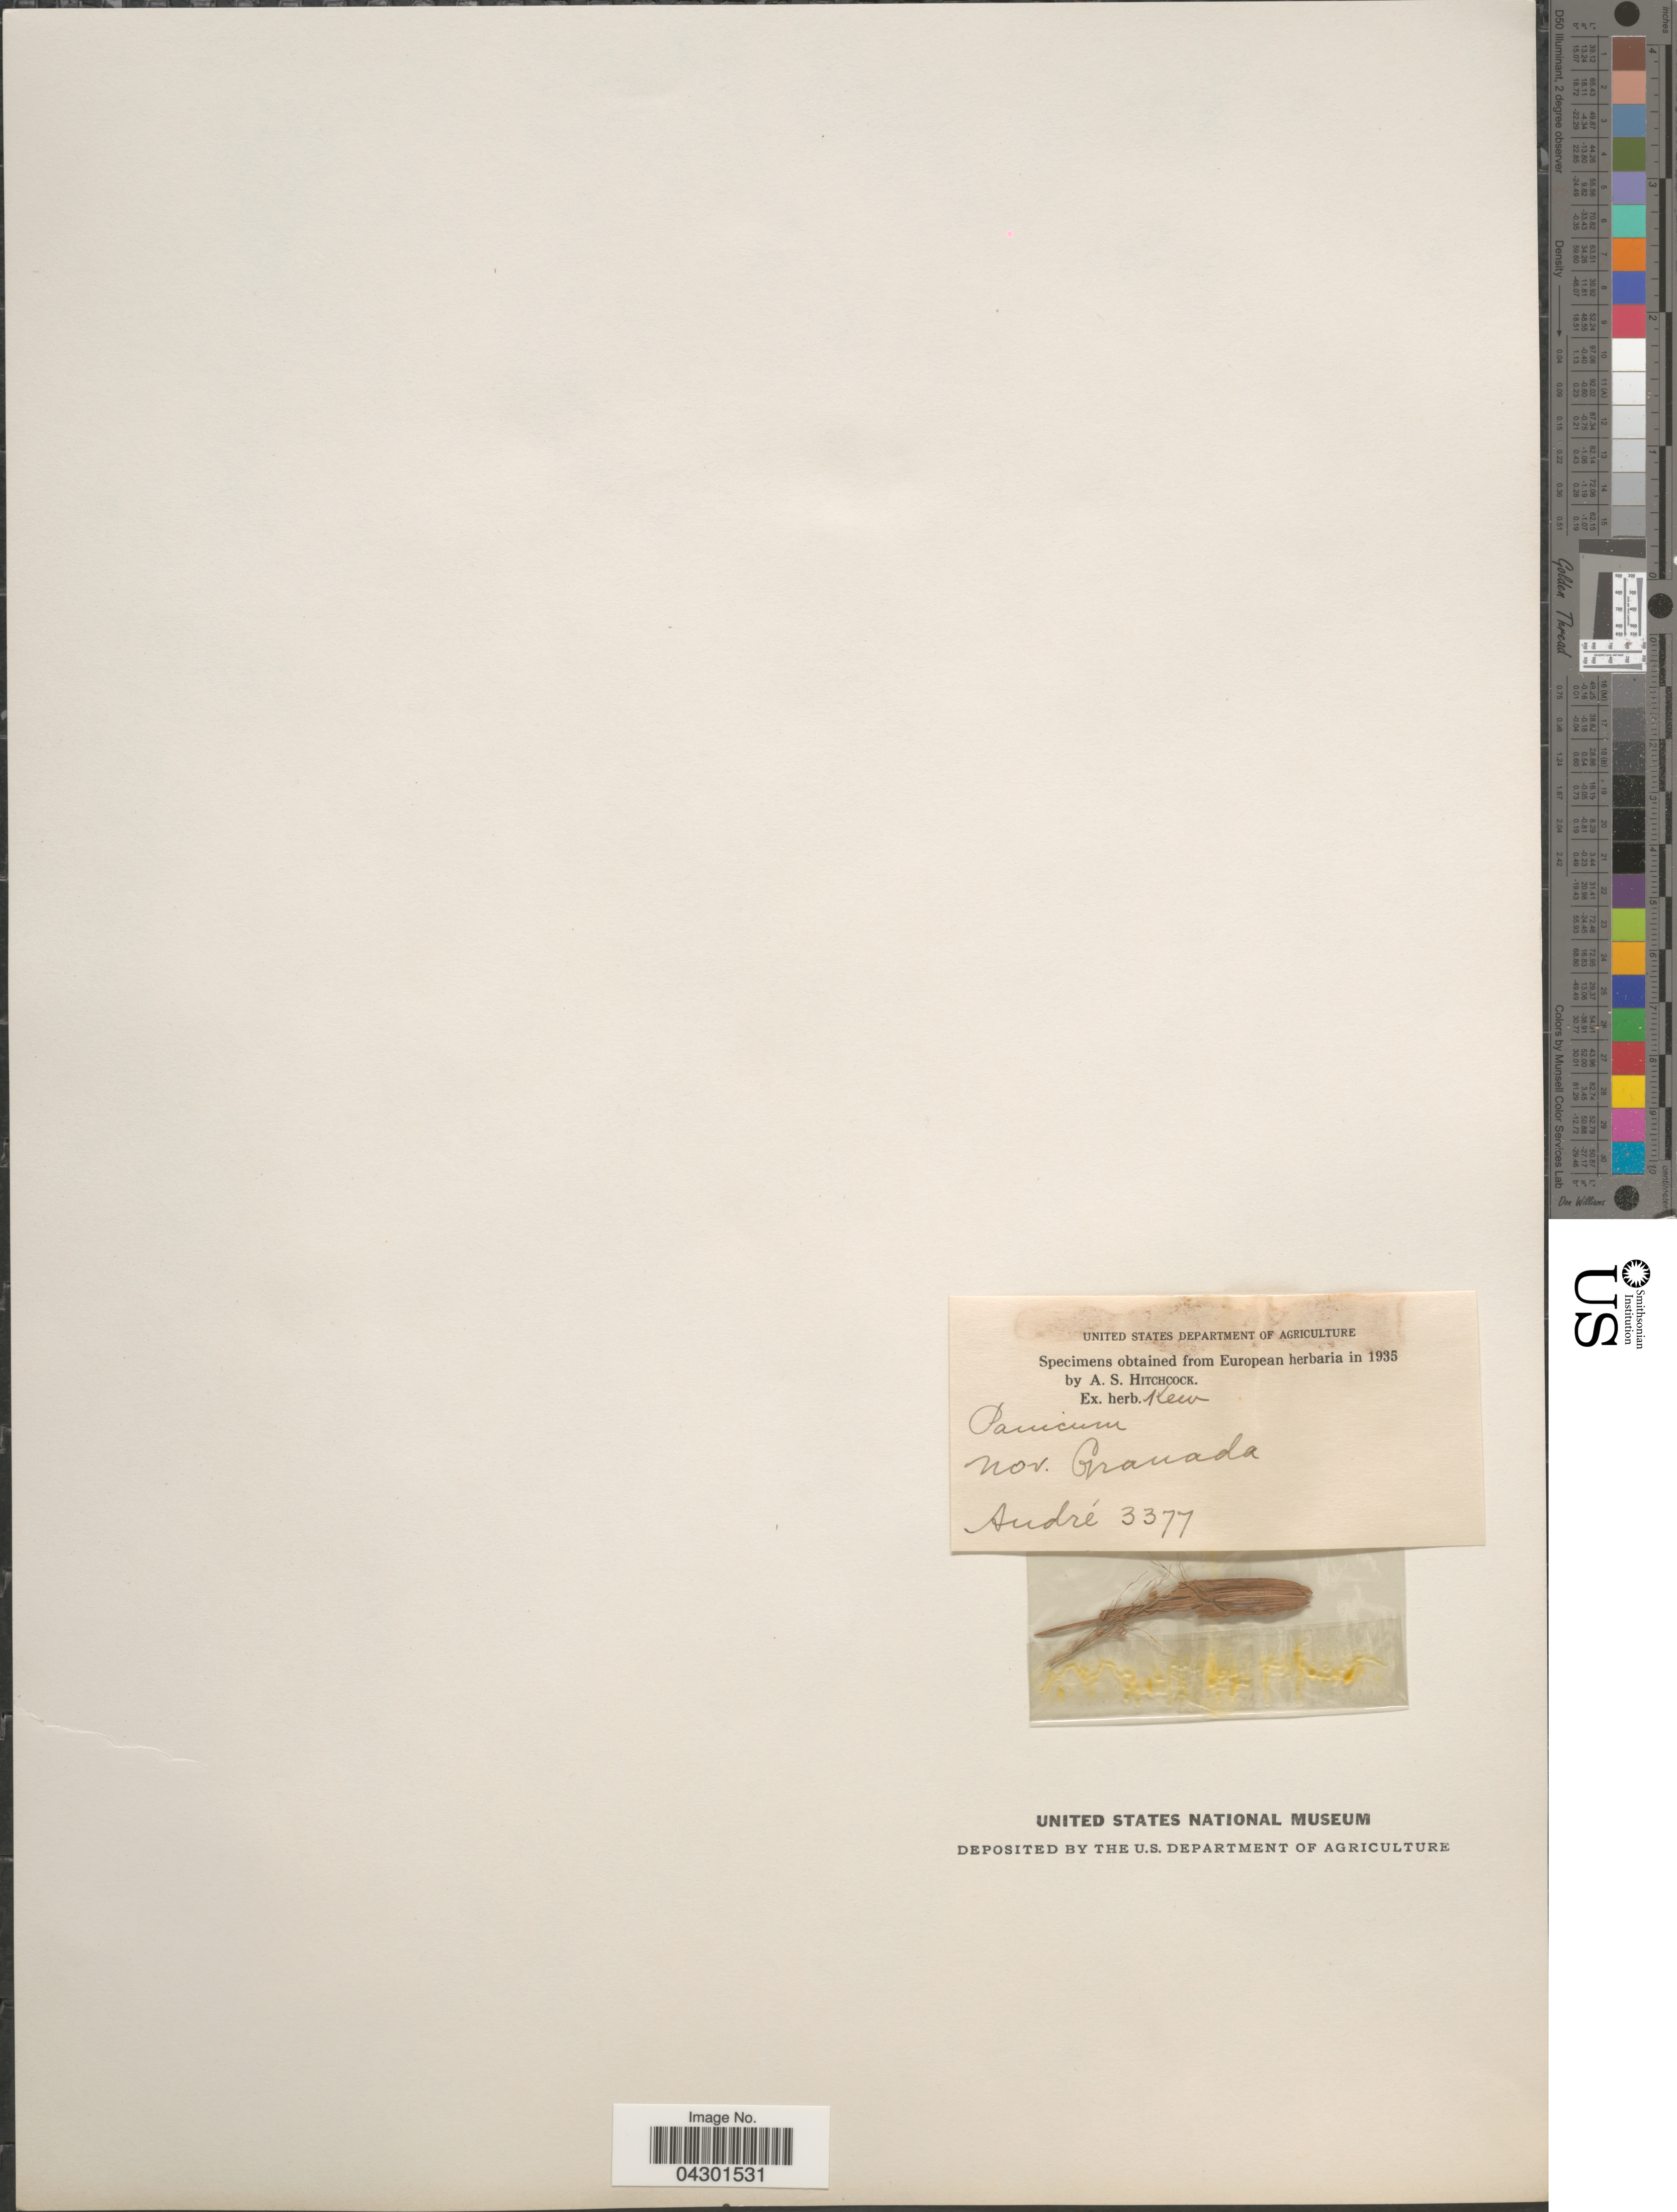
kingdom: Plantae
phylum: Tracheophyta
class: Liliopsida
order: Poales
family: Poaceae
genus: Panicum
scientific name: Panicum sp.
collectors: André, --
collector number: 3377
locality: Nov. Granada.